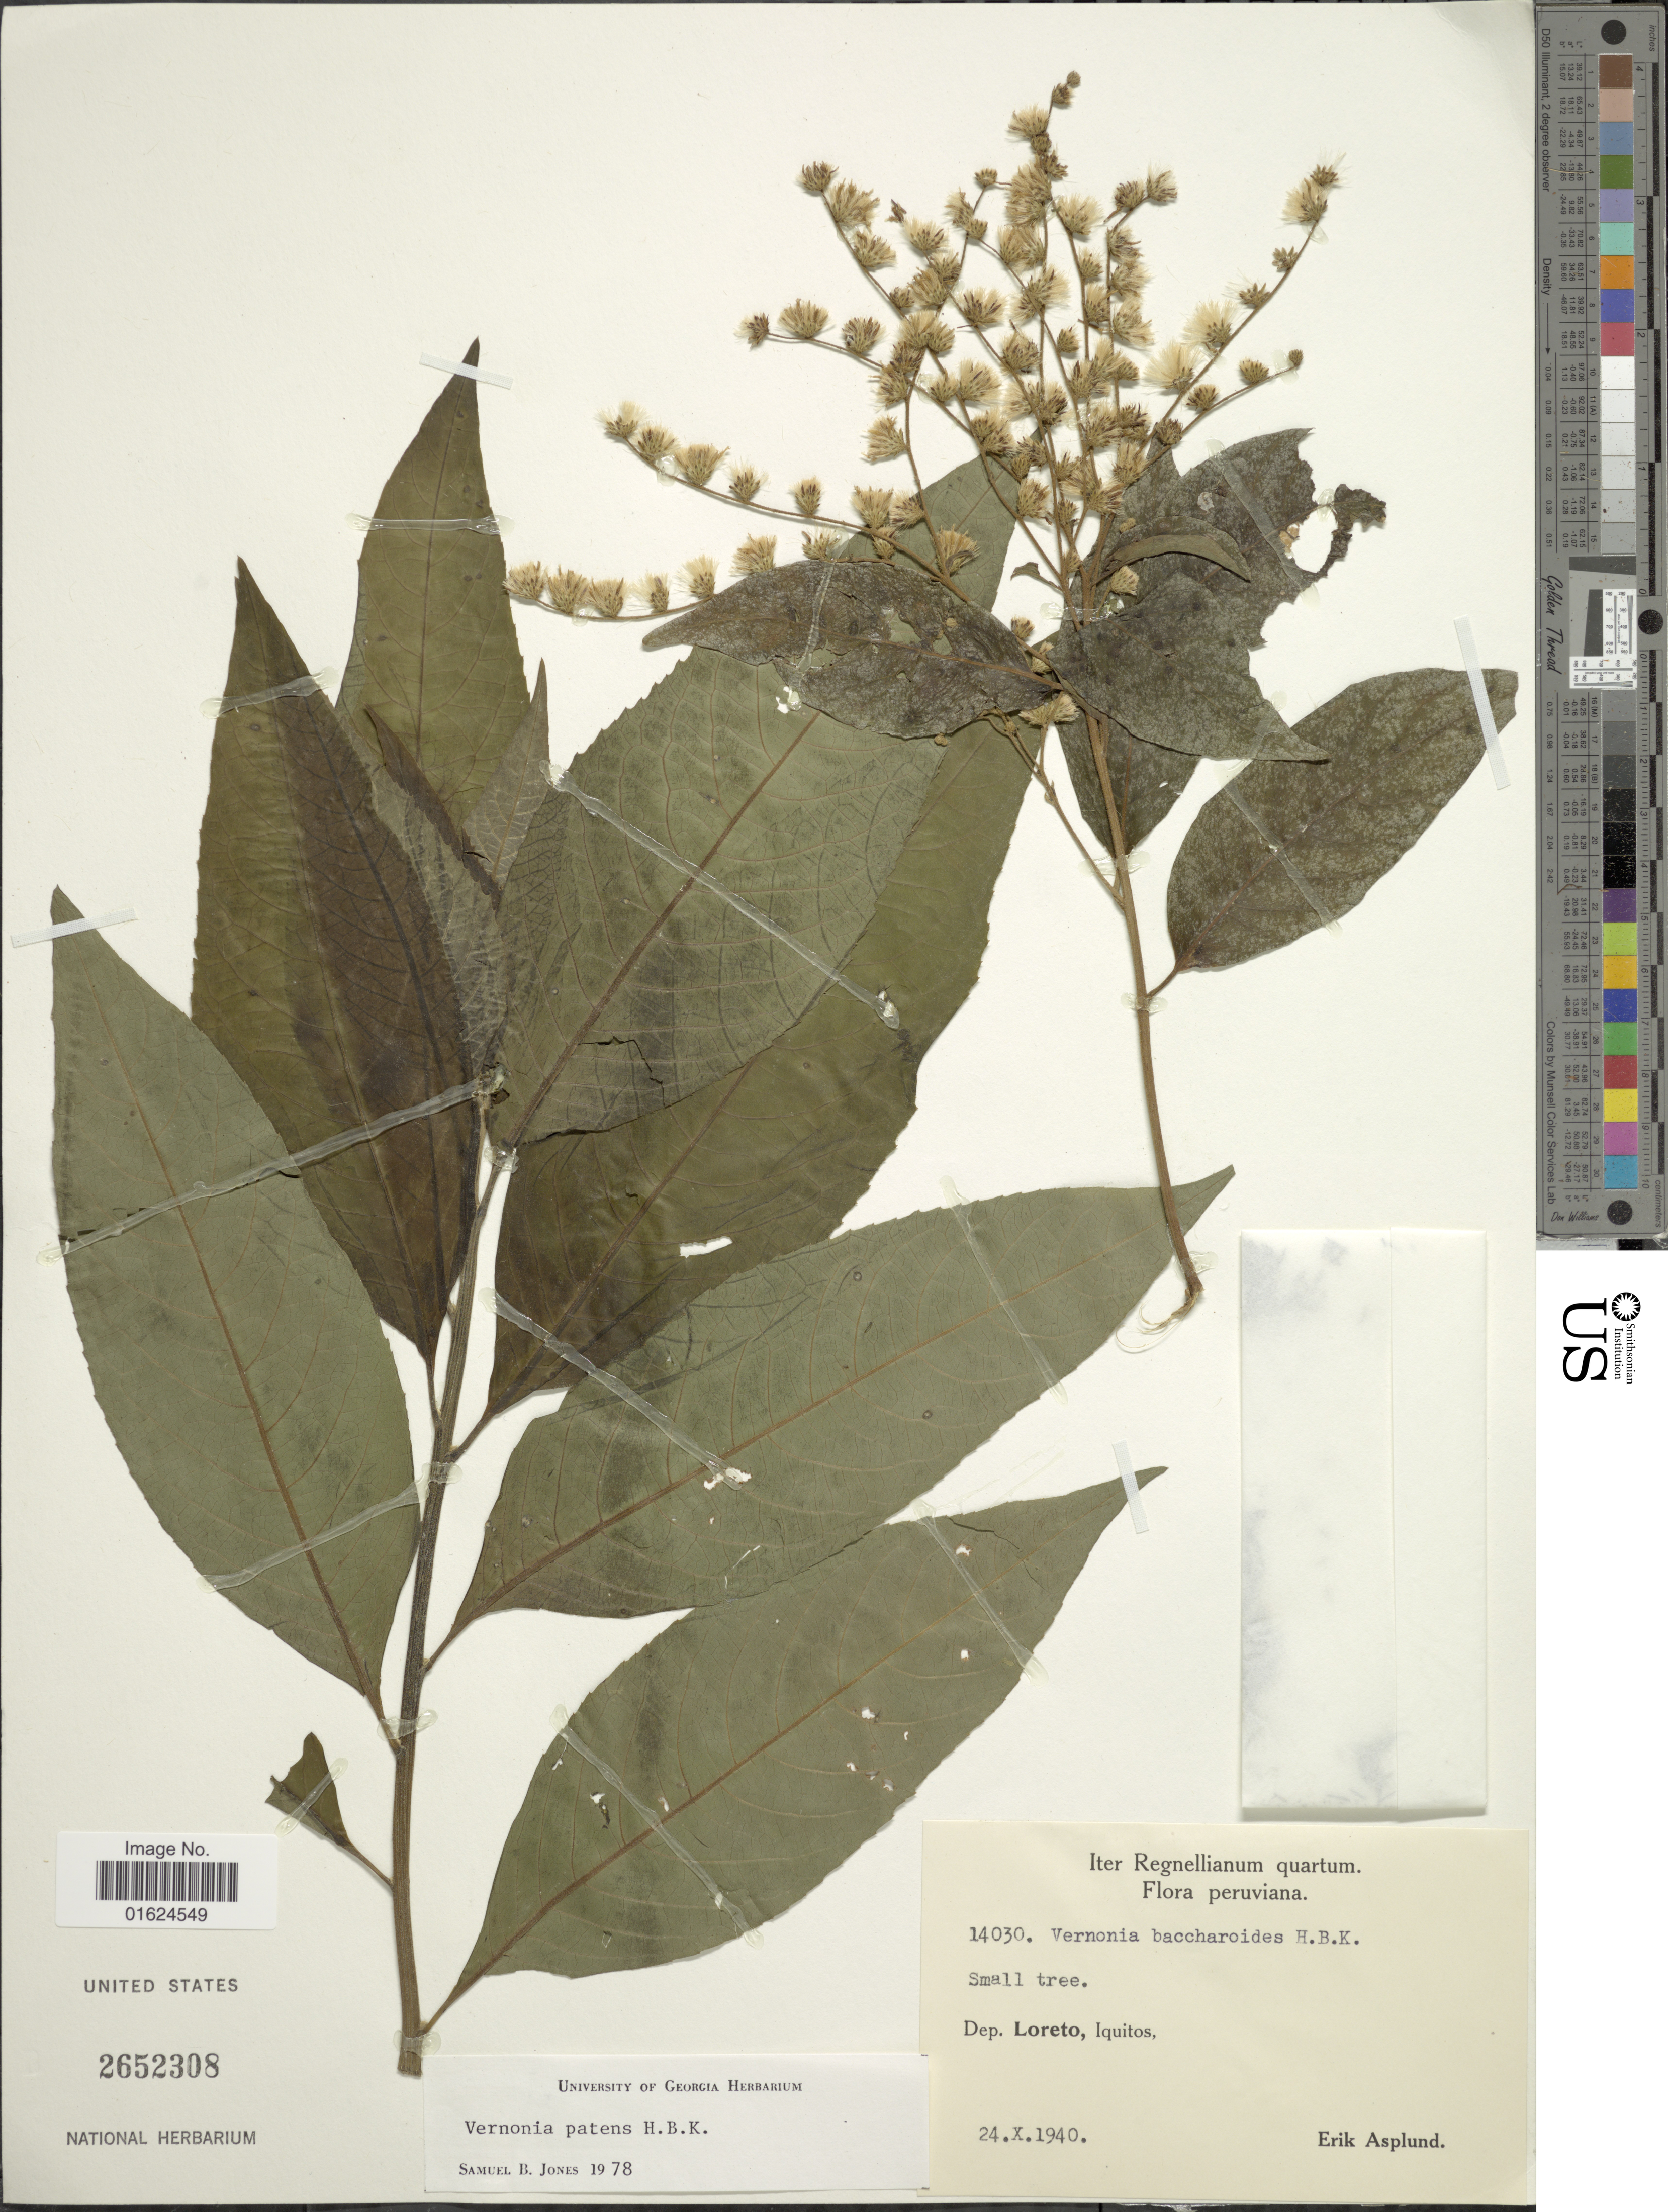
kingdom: Plantae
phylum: Tracheophyta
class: Magnoliopsida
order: Asterales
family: Asteraceae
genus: Vernonanthura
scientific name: Vernonanthura patens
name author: (Kunth) H. Rob.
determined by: Renon, Polla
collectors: E. Asplund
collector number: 14030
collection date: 1940-10-24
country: Peru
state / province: Loreto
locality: Dept. Loreto, Iquitos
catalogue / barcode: US 2652308